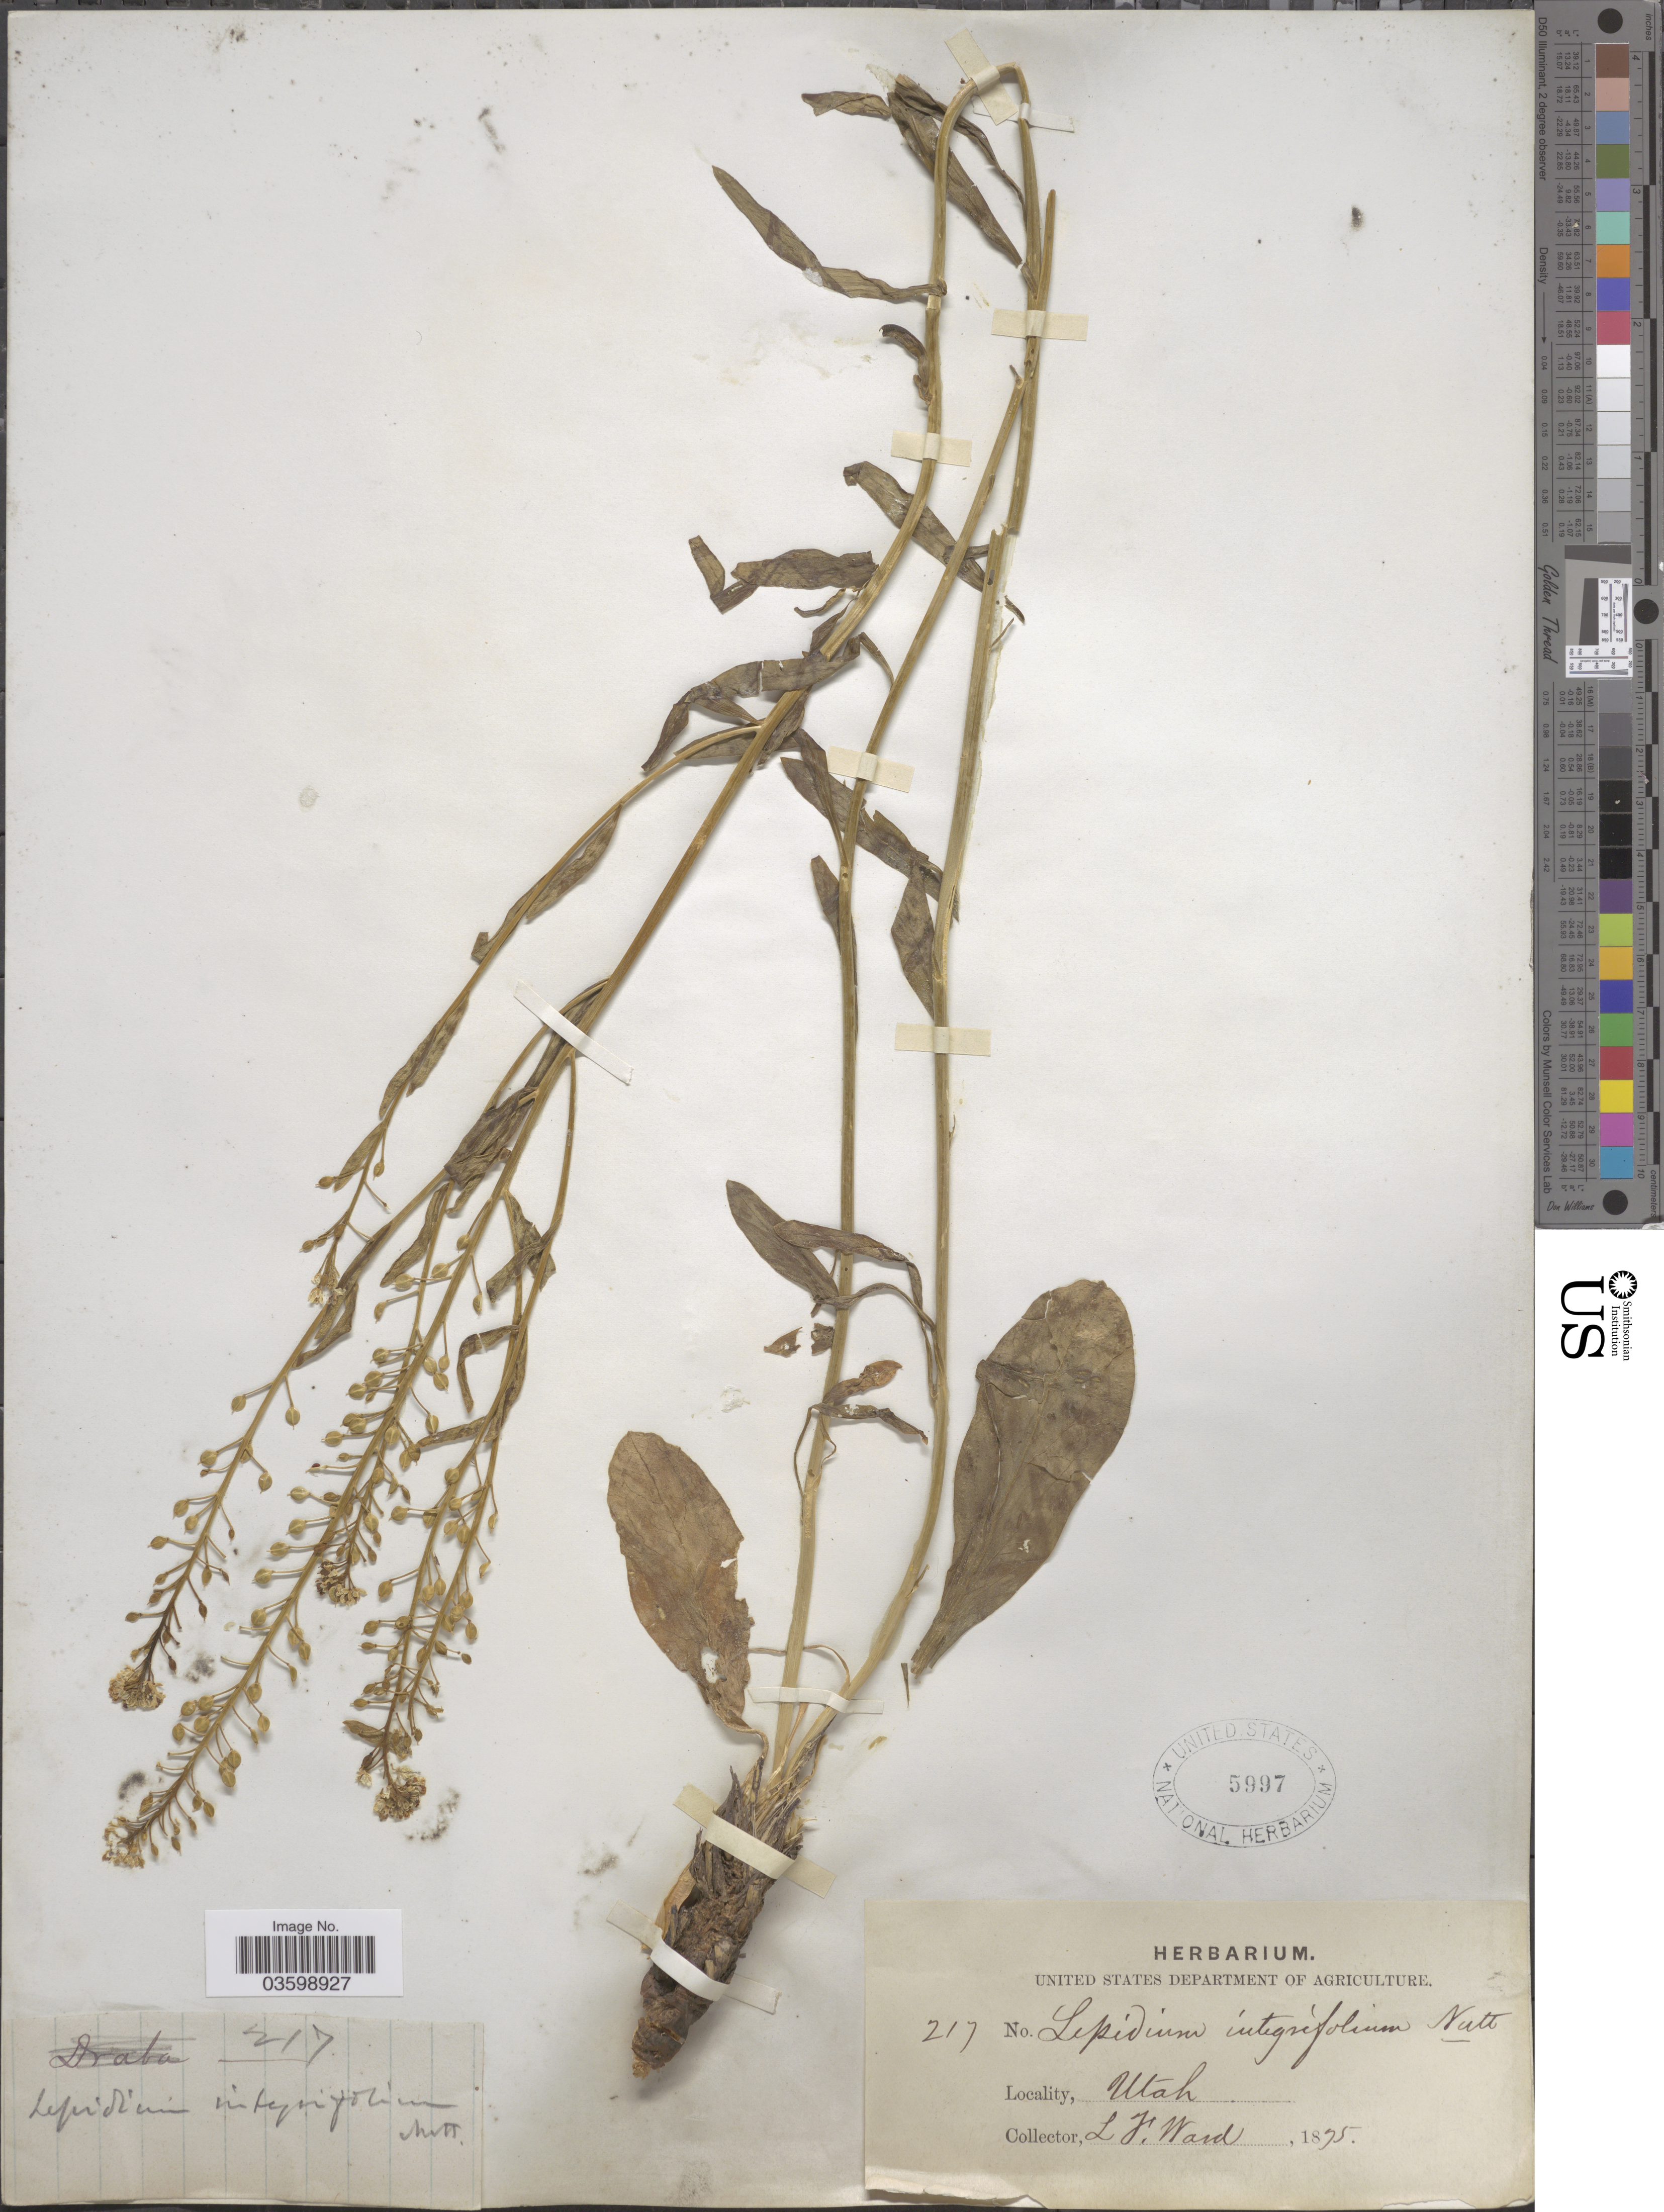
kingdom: Plantae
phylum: Tracheophyta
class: Magnoliopsida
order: Brassicales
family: Brassicaceae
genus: Lepidium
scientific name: Lepidium montanum var. integrifolium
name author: C.L. Hitchc.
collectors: L. Ward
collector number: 217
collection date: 1875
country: United States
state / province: Utah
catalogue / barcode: US 5997